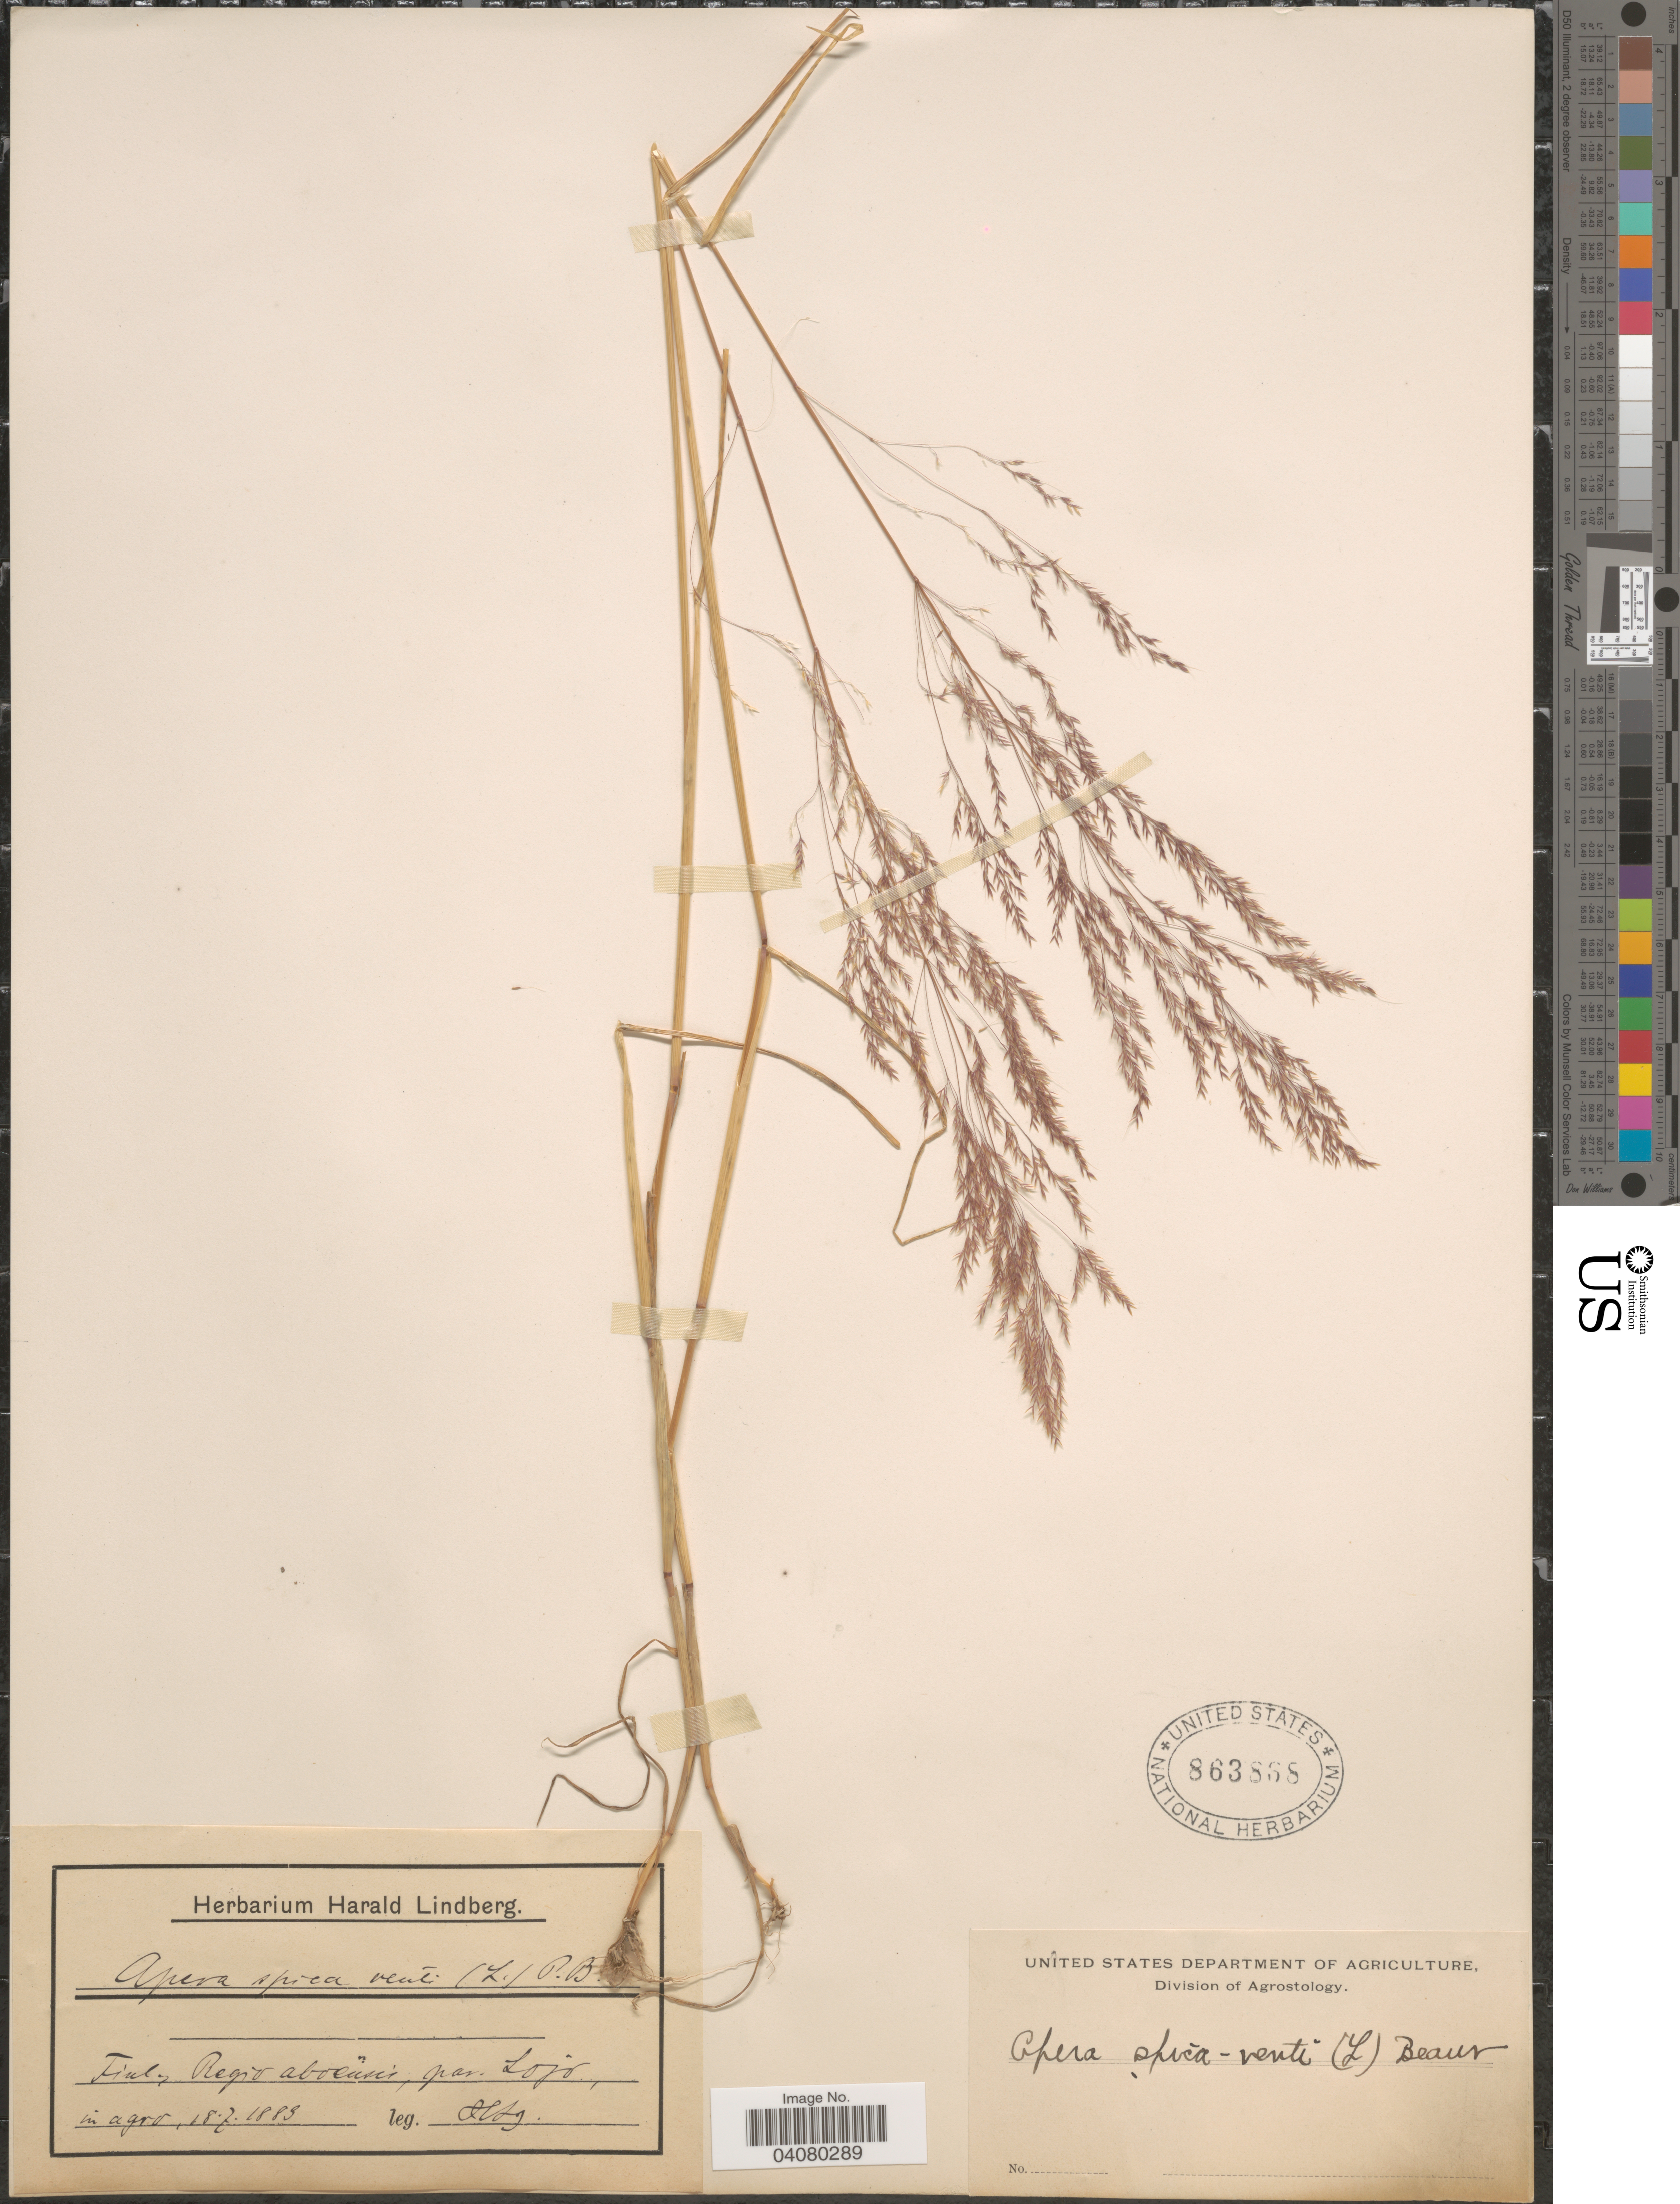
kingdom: Plantae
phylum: Tracheophyta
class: Liliopsida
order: Poales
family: Poaceae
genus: Apera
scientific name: Apera spica-venti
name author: (L.) P. Beauv.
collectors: H. Lindberg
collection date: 1883-07-18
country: Finland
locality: Regio aboënsis, par. Lojo, in agro.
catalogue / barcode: US 863868